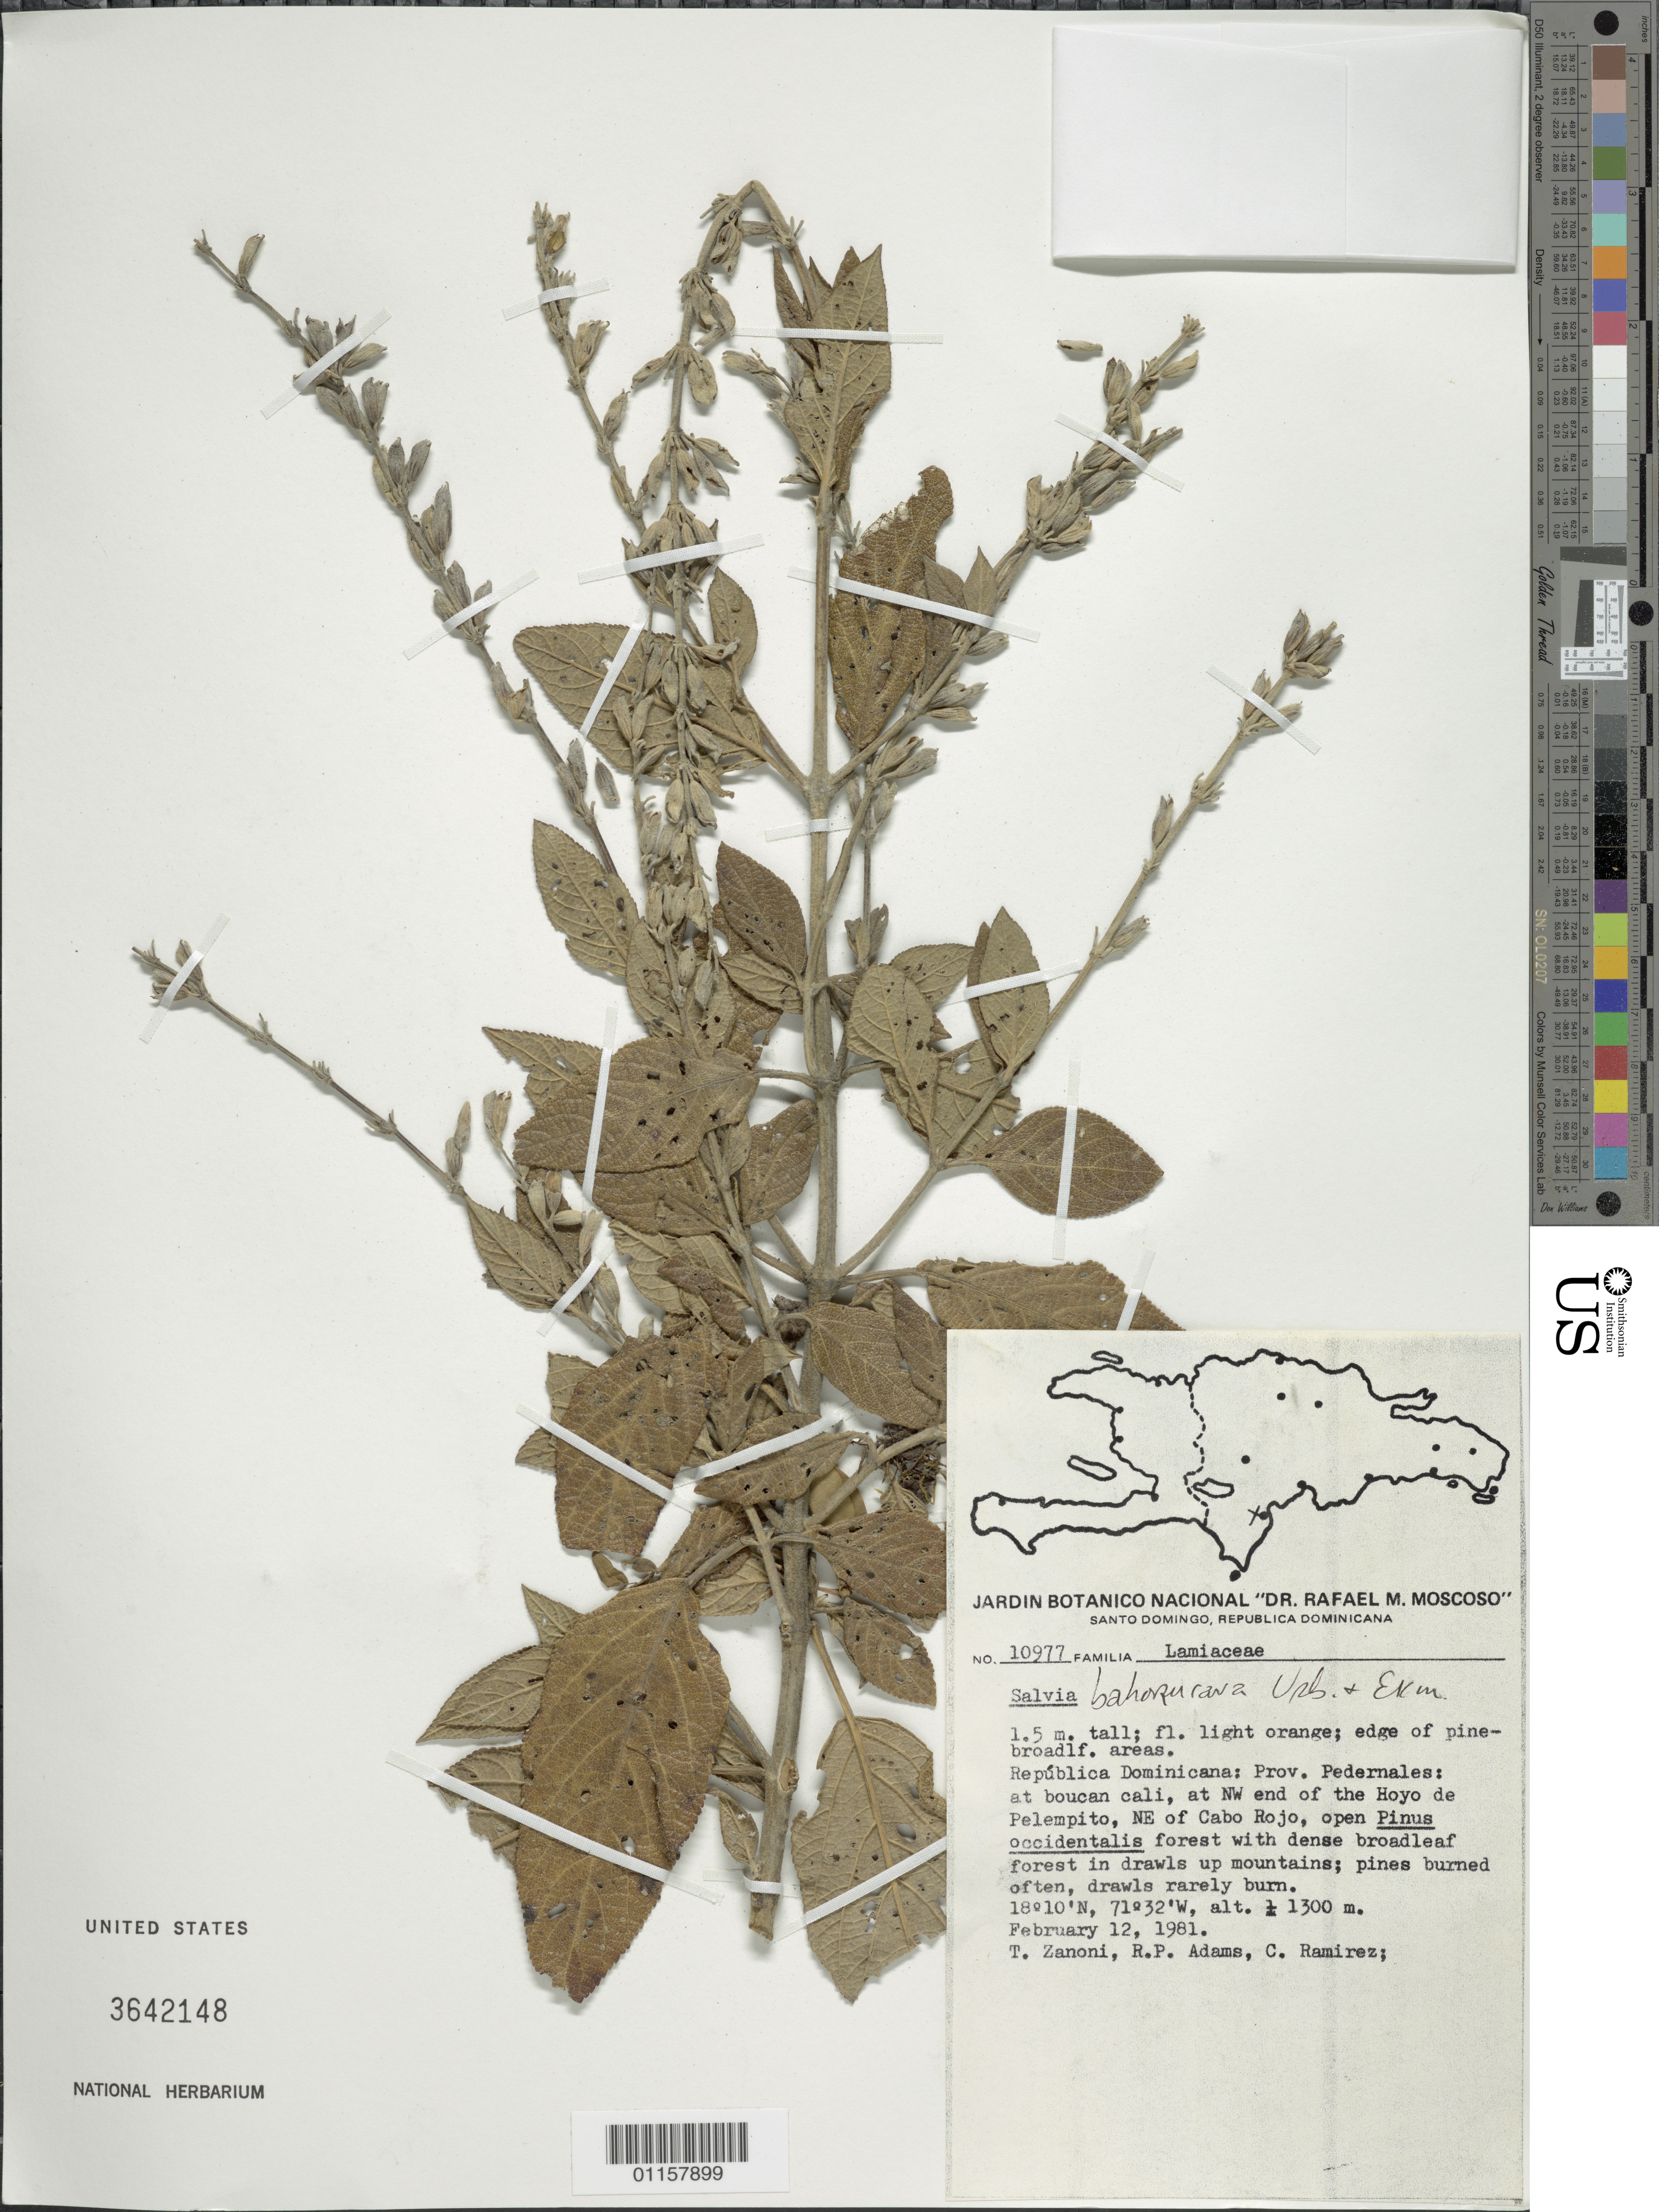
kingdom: Plantae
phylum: Tracheophyta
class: Magnoliopsida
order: Lamiales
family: Lamiaceae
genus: Salvia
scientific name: Salvia bahorucona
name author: Urb. & Ekman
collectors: T. A. Zanoni, R. P. Adams & C. Ramirez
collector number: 10977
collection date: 1981-02-12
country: Dominican Republic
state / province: Pedernales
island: Hispaniola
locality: Hoyo de Pelempito; at boucan calí, at NW end of the Hoyo de Pelempito, NE of Cabo Rojo.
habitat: Open Pinus occidentalis forest with dense broadleaf forest in drawls up mountains; pines burned often, drawls rarely burn. Edge of pine-broadleaf areas.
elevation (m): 1300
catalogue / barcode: US 3642148